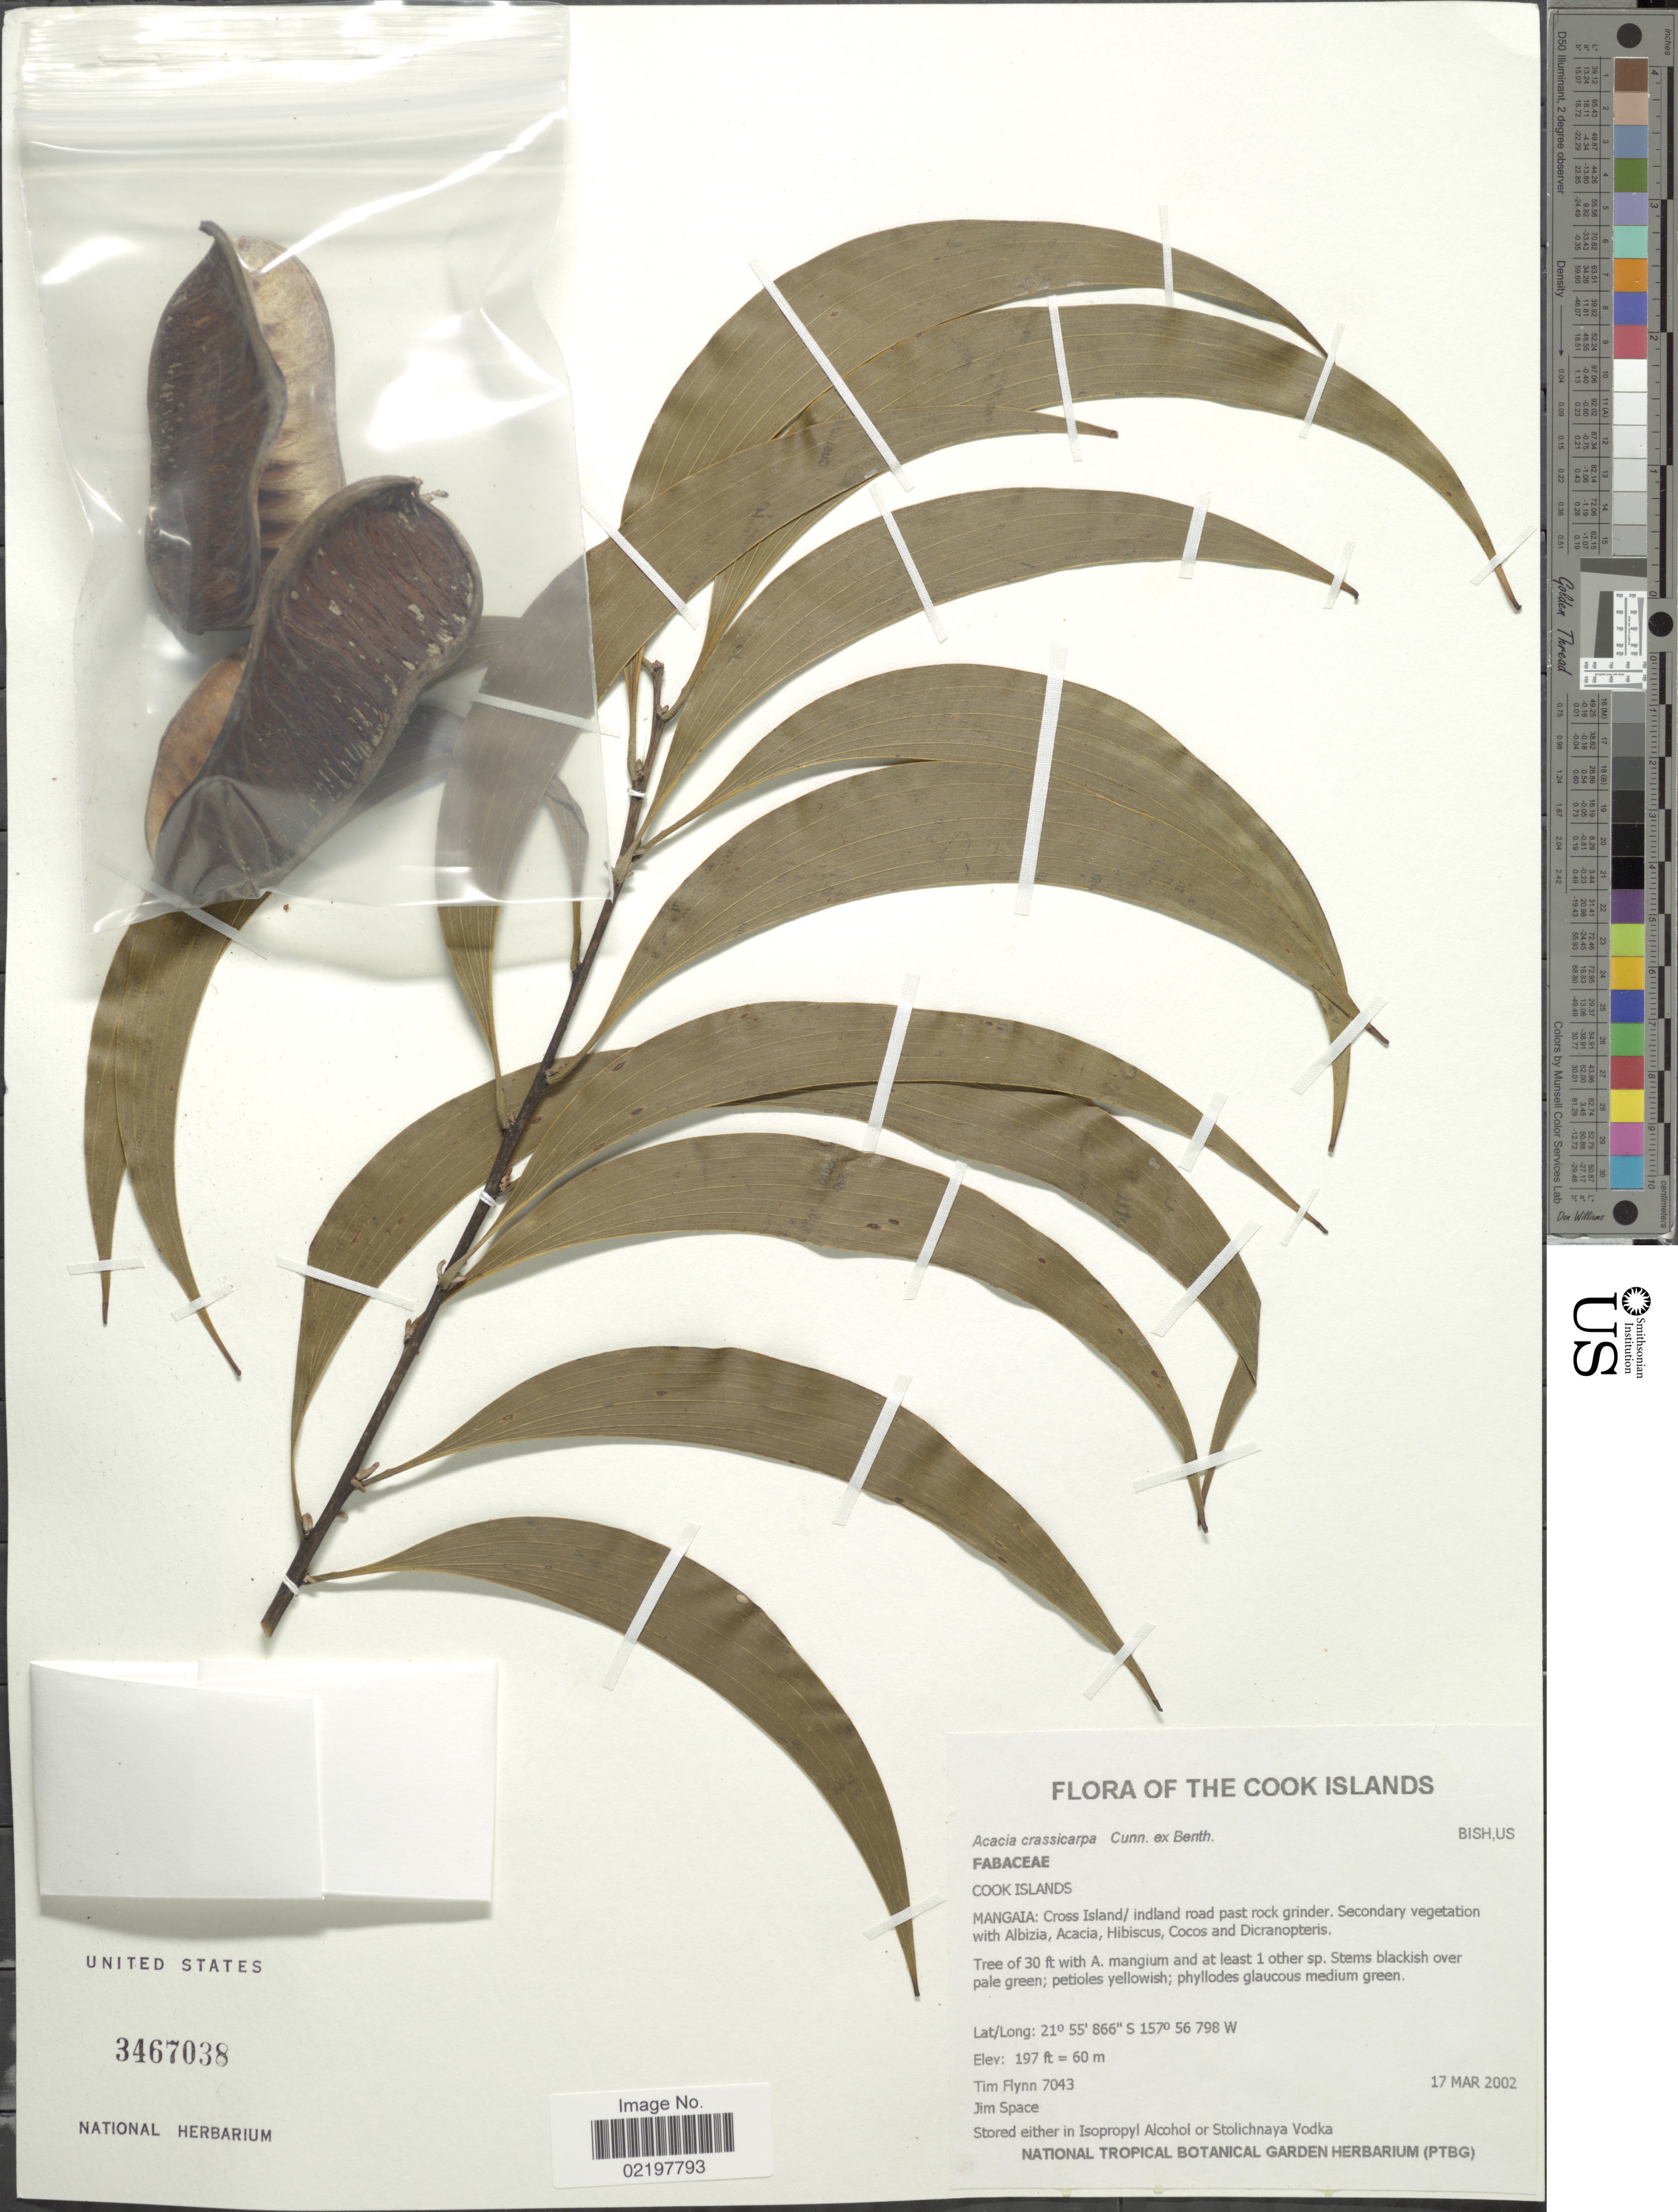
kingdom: Plantae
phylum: Tracheophyta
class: Magnoliopsida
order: Fabales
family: Fabaceae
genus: Acacia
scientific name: Acacia crassicarpa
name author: A. Cunn.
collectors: T. W. Flynn & J. Space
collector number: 7043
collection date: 2002-03-17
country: Cook Islands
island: Mangaia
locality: Cross Island/ Indland road past rock grinder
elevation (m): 60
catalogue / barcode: US 3467038